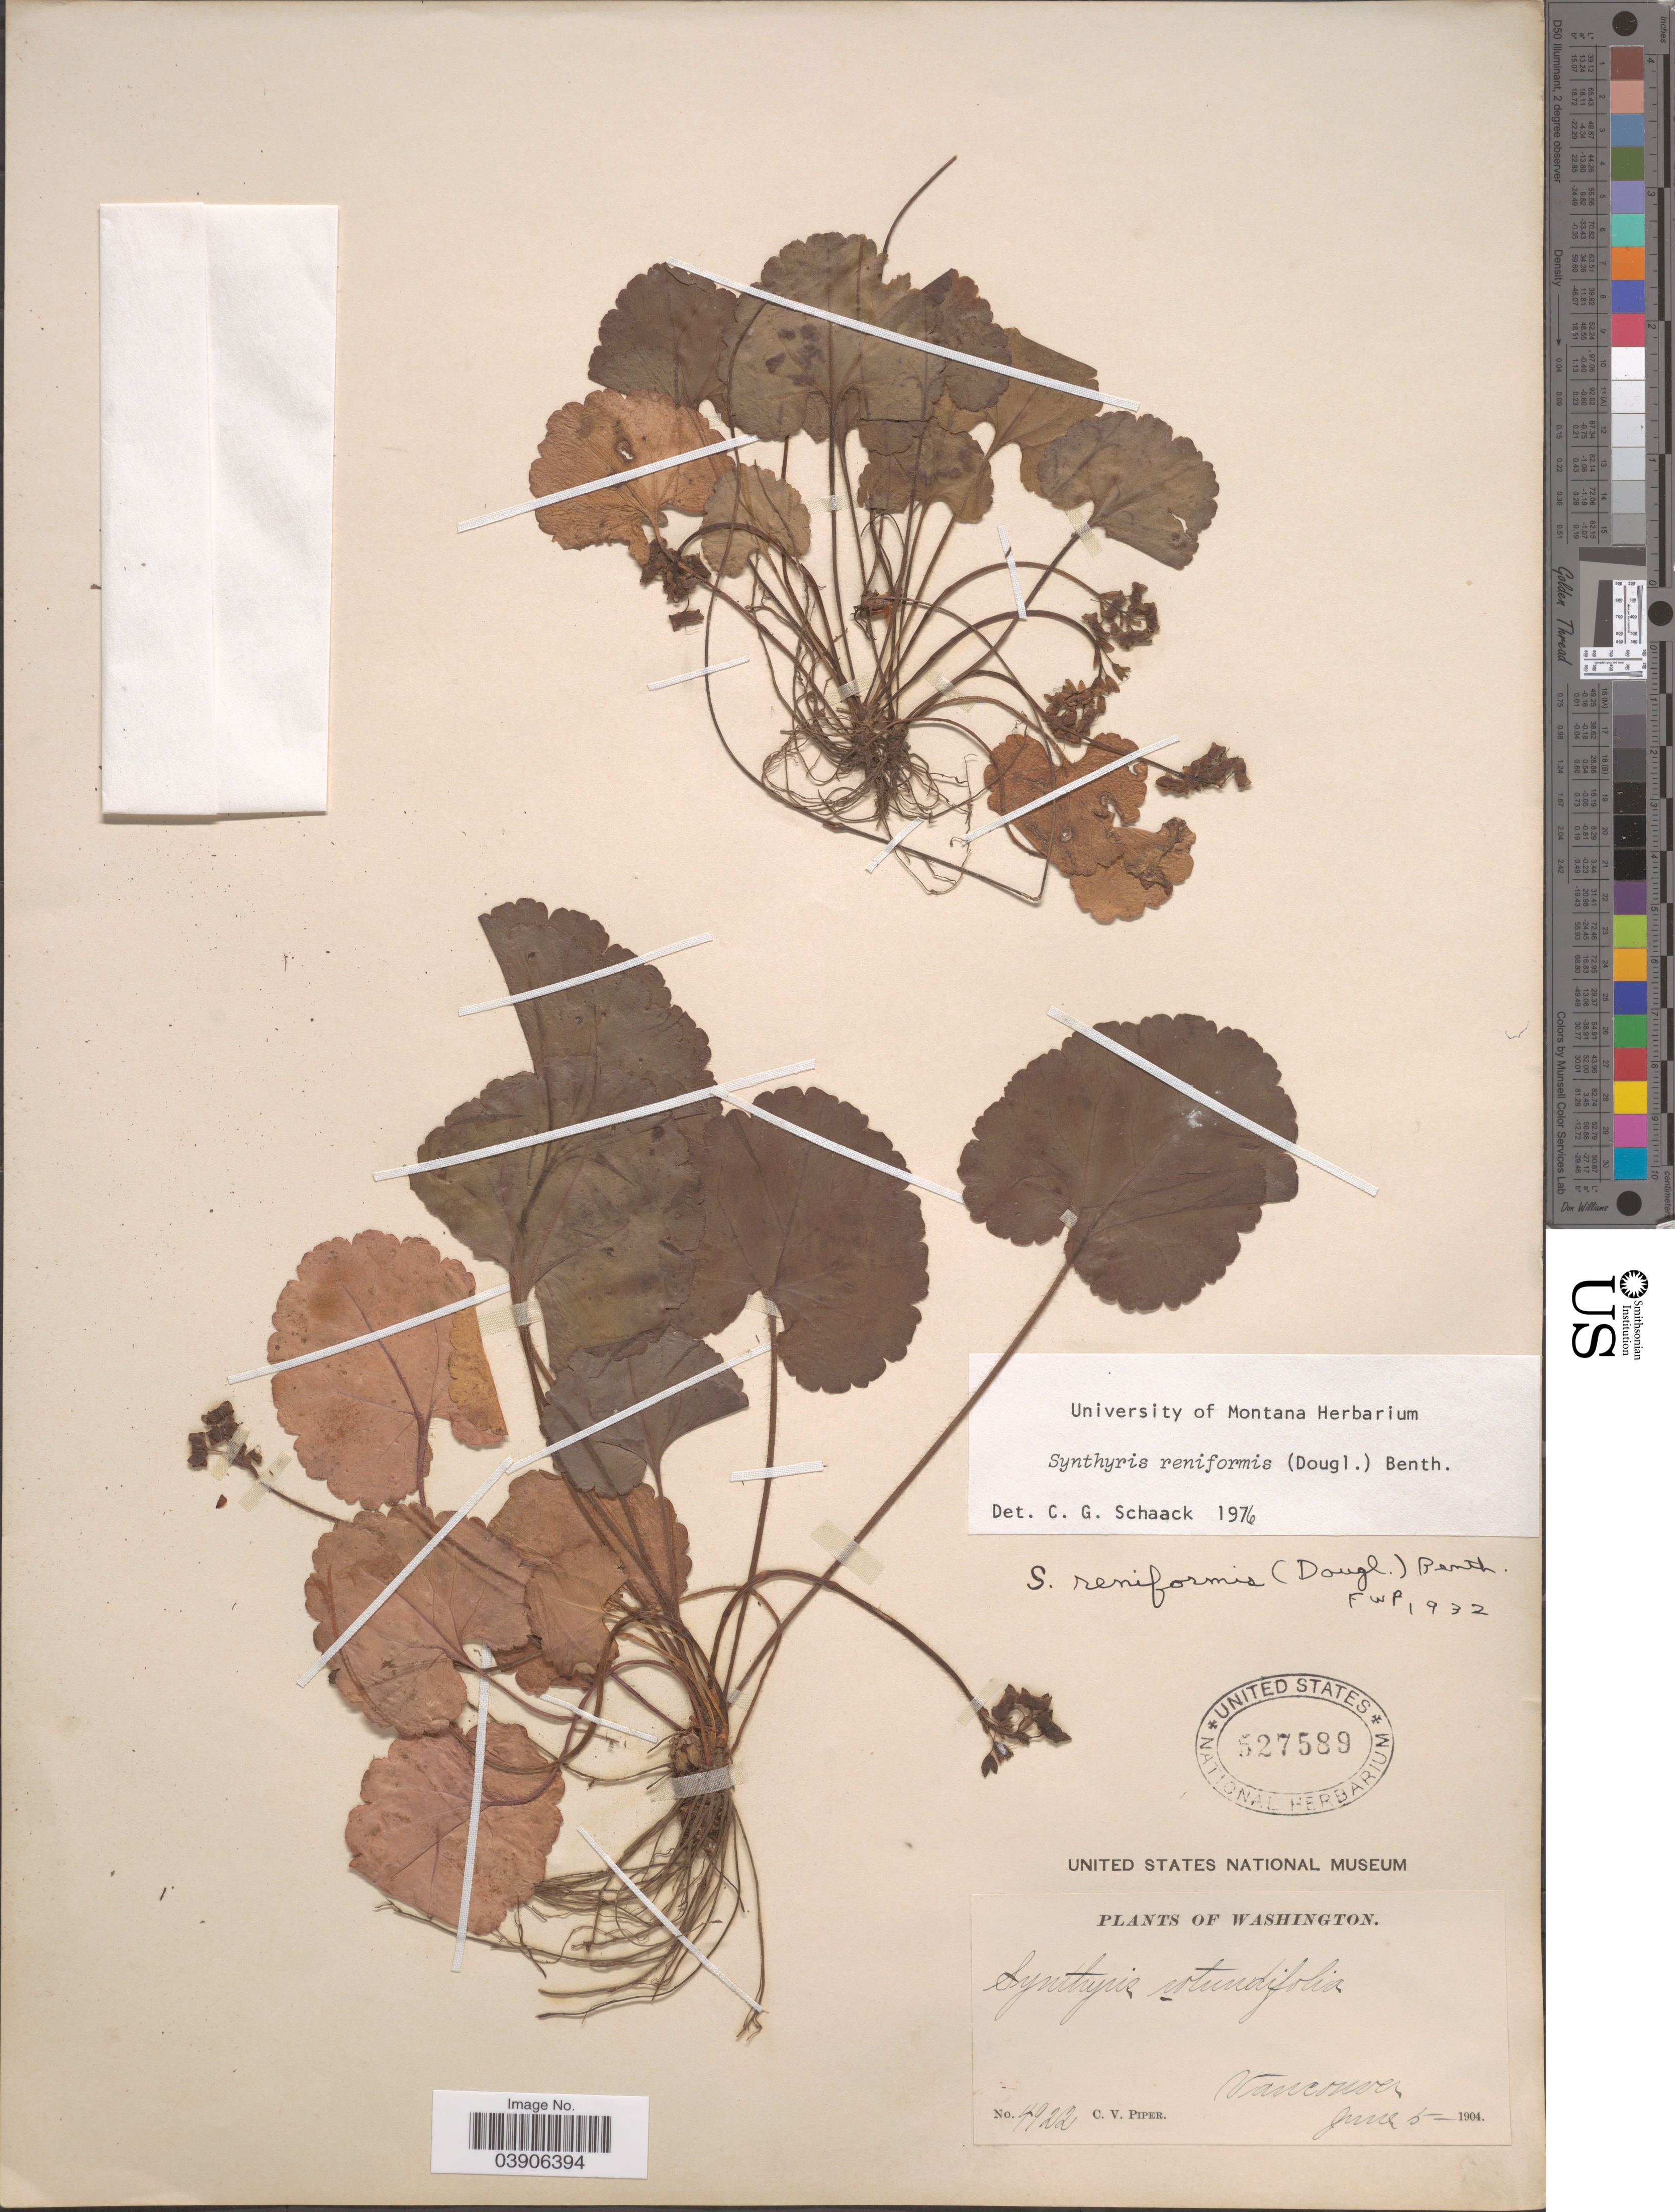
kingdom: Plantae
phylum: Tracheophyta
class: Magnoliopsida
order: Lamiales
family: Plantaginaceae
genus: Synthyris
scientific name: Synthyris reniformis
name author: Benth.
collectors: C. V. Piper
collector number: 4922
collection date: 1904-06-05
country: United States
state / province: Washington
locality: Vancouver.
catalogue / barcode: US 527589